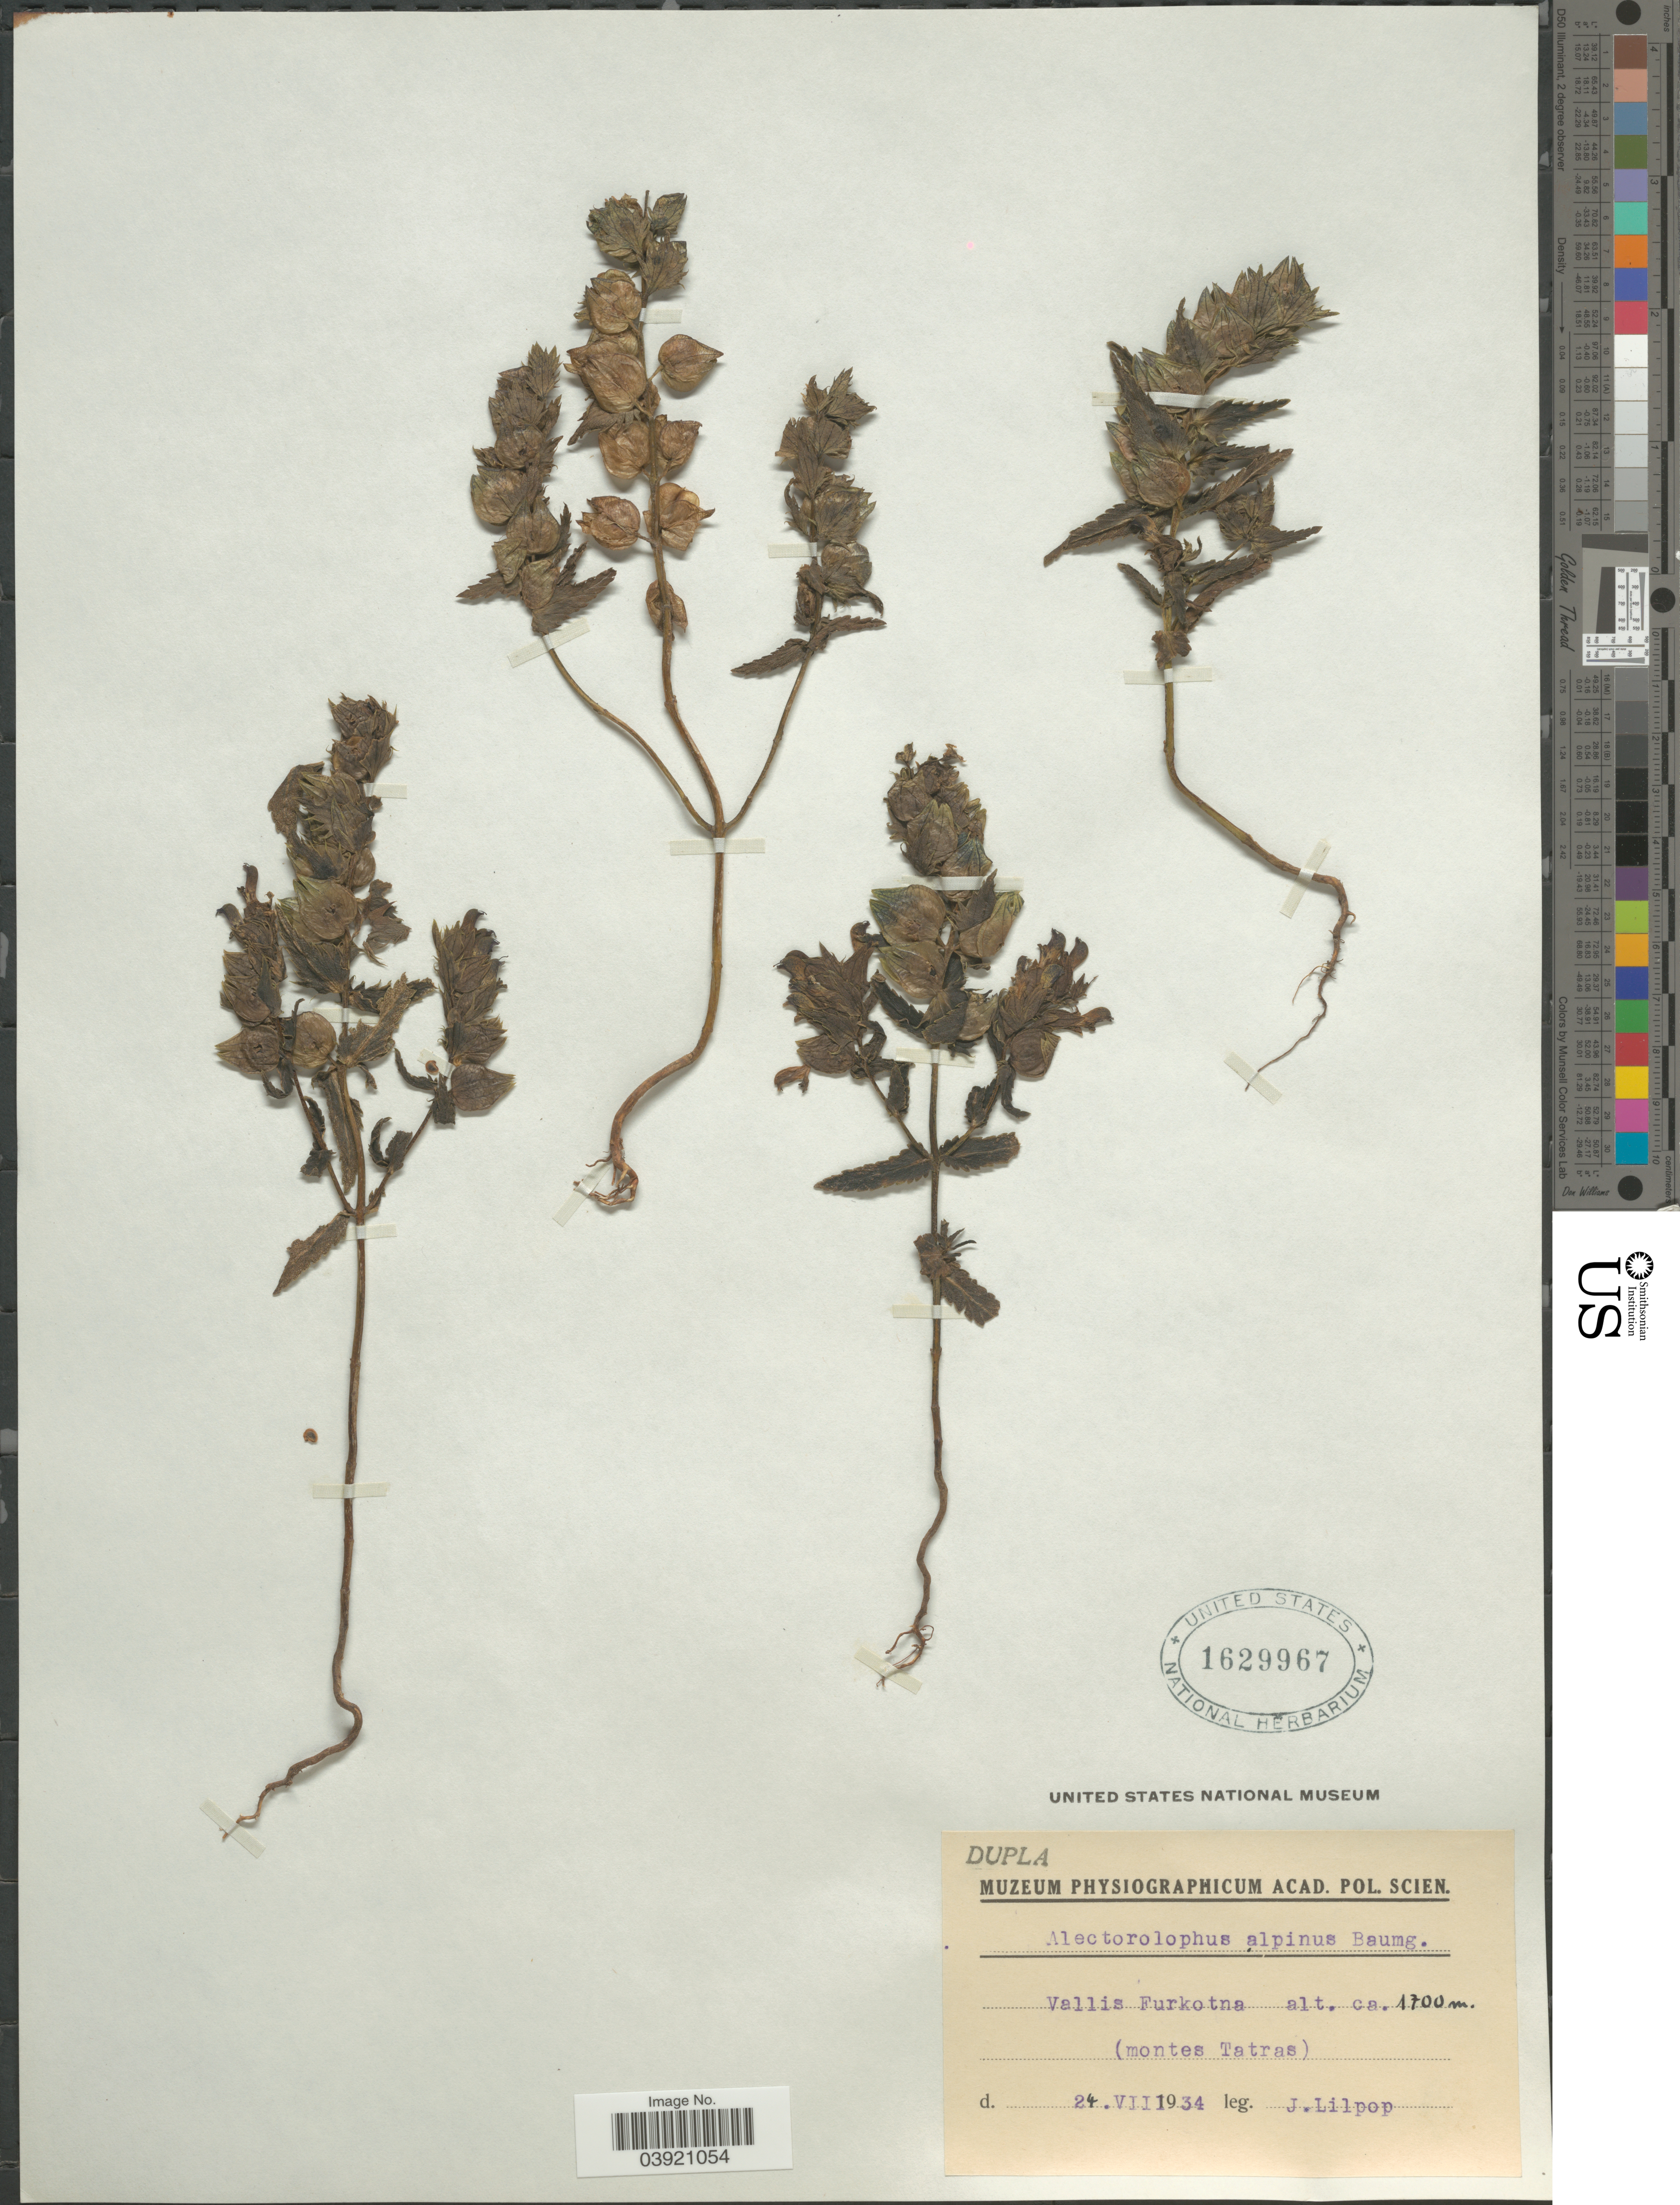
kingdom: Plantae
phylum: Tracheophyta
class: Magnoliopsida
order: Lamiales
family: Orobanchaceae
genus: Rhinanthus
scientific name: Rhinanthus alpinus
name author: (L.) Lam.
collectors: J. Lilpop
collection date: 1934-07-24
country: Slovakia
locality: Vallis Furkotna (montes Tatras).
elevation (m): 1700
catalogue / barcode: US 1629967